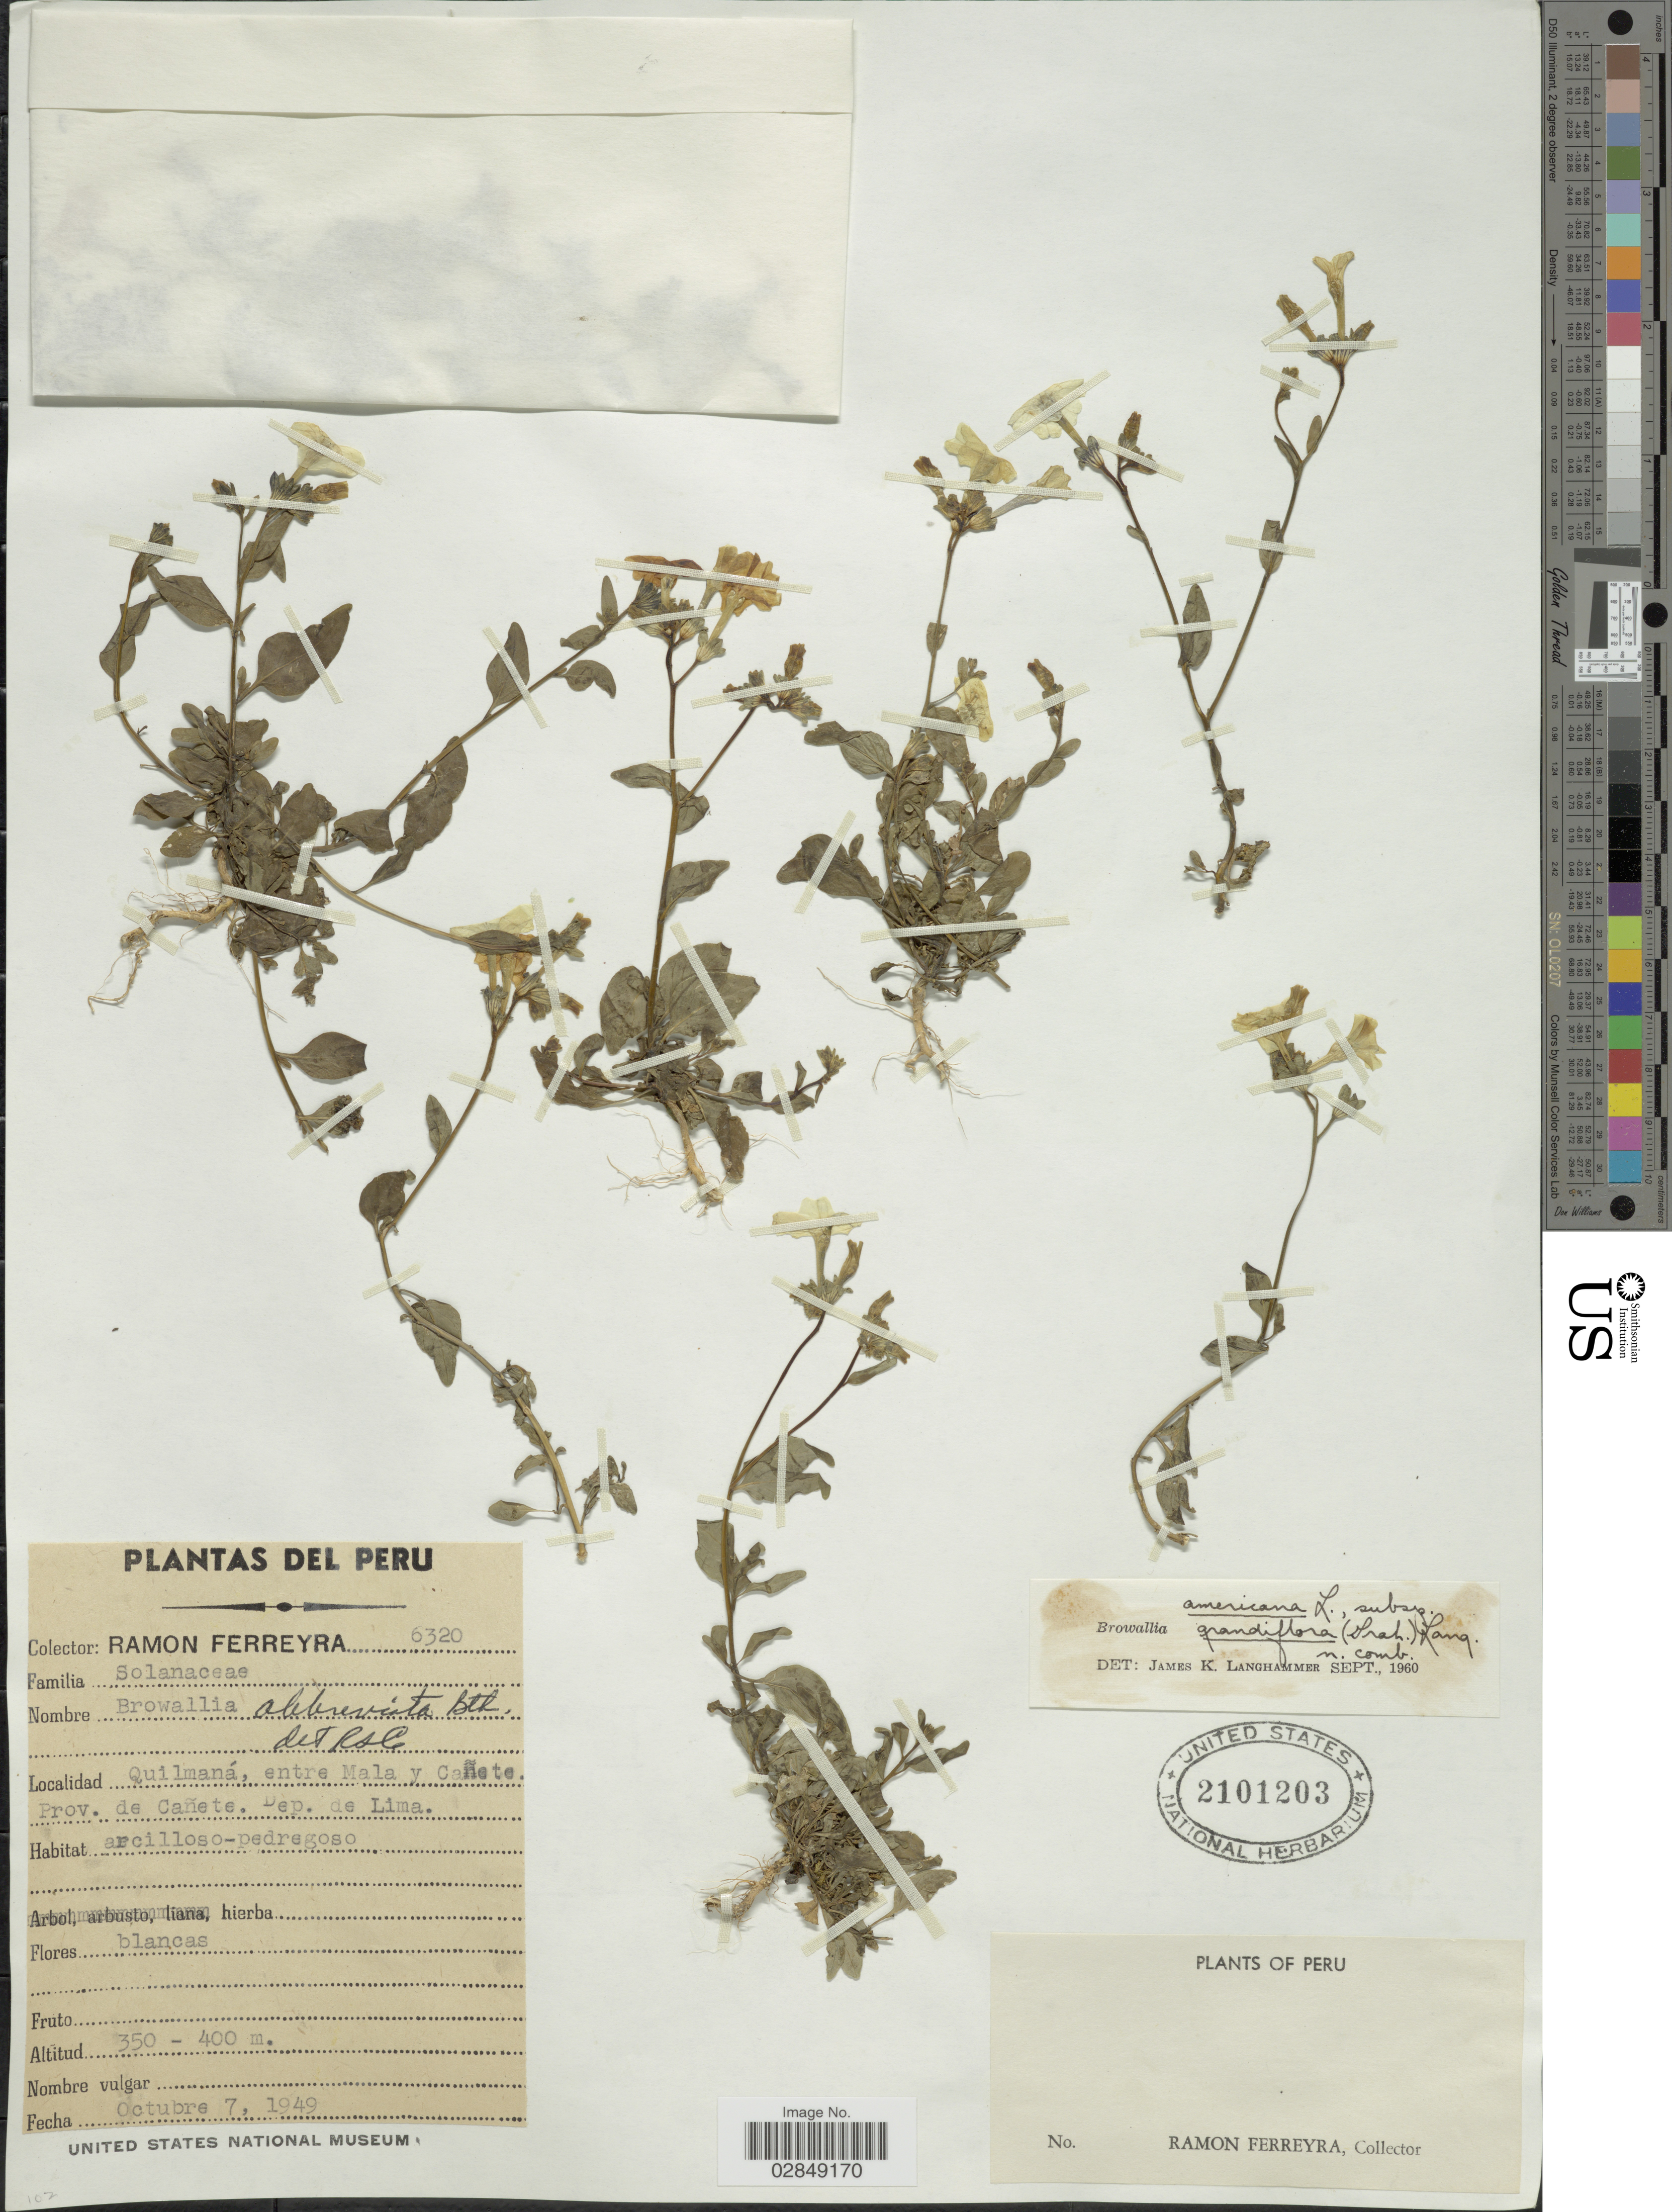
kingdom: Plantae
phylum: Tracheophyta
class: Magnoliopsida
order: Solanales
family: Solanaceae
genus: Browallia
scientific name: Browallia americana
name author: L.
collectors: R. A. Ferreyra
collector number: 6320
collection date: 1949-10-07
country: Peru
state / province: Lima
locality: Quilmaná, entre Mala y Cañete. Prov. de Cañete, Dep. de Lima.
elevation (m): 350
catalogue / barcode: US 2101203